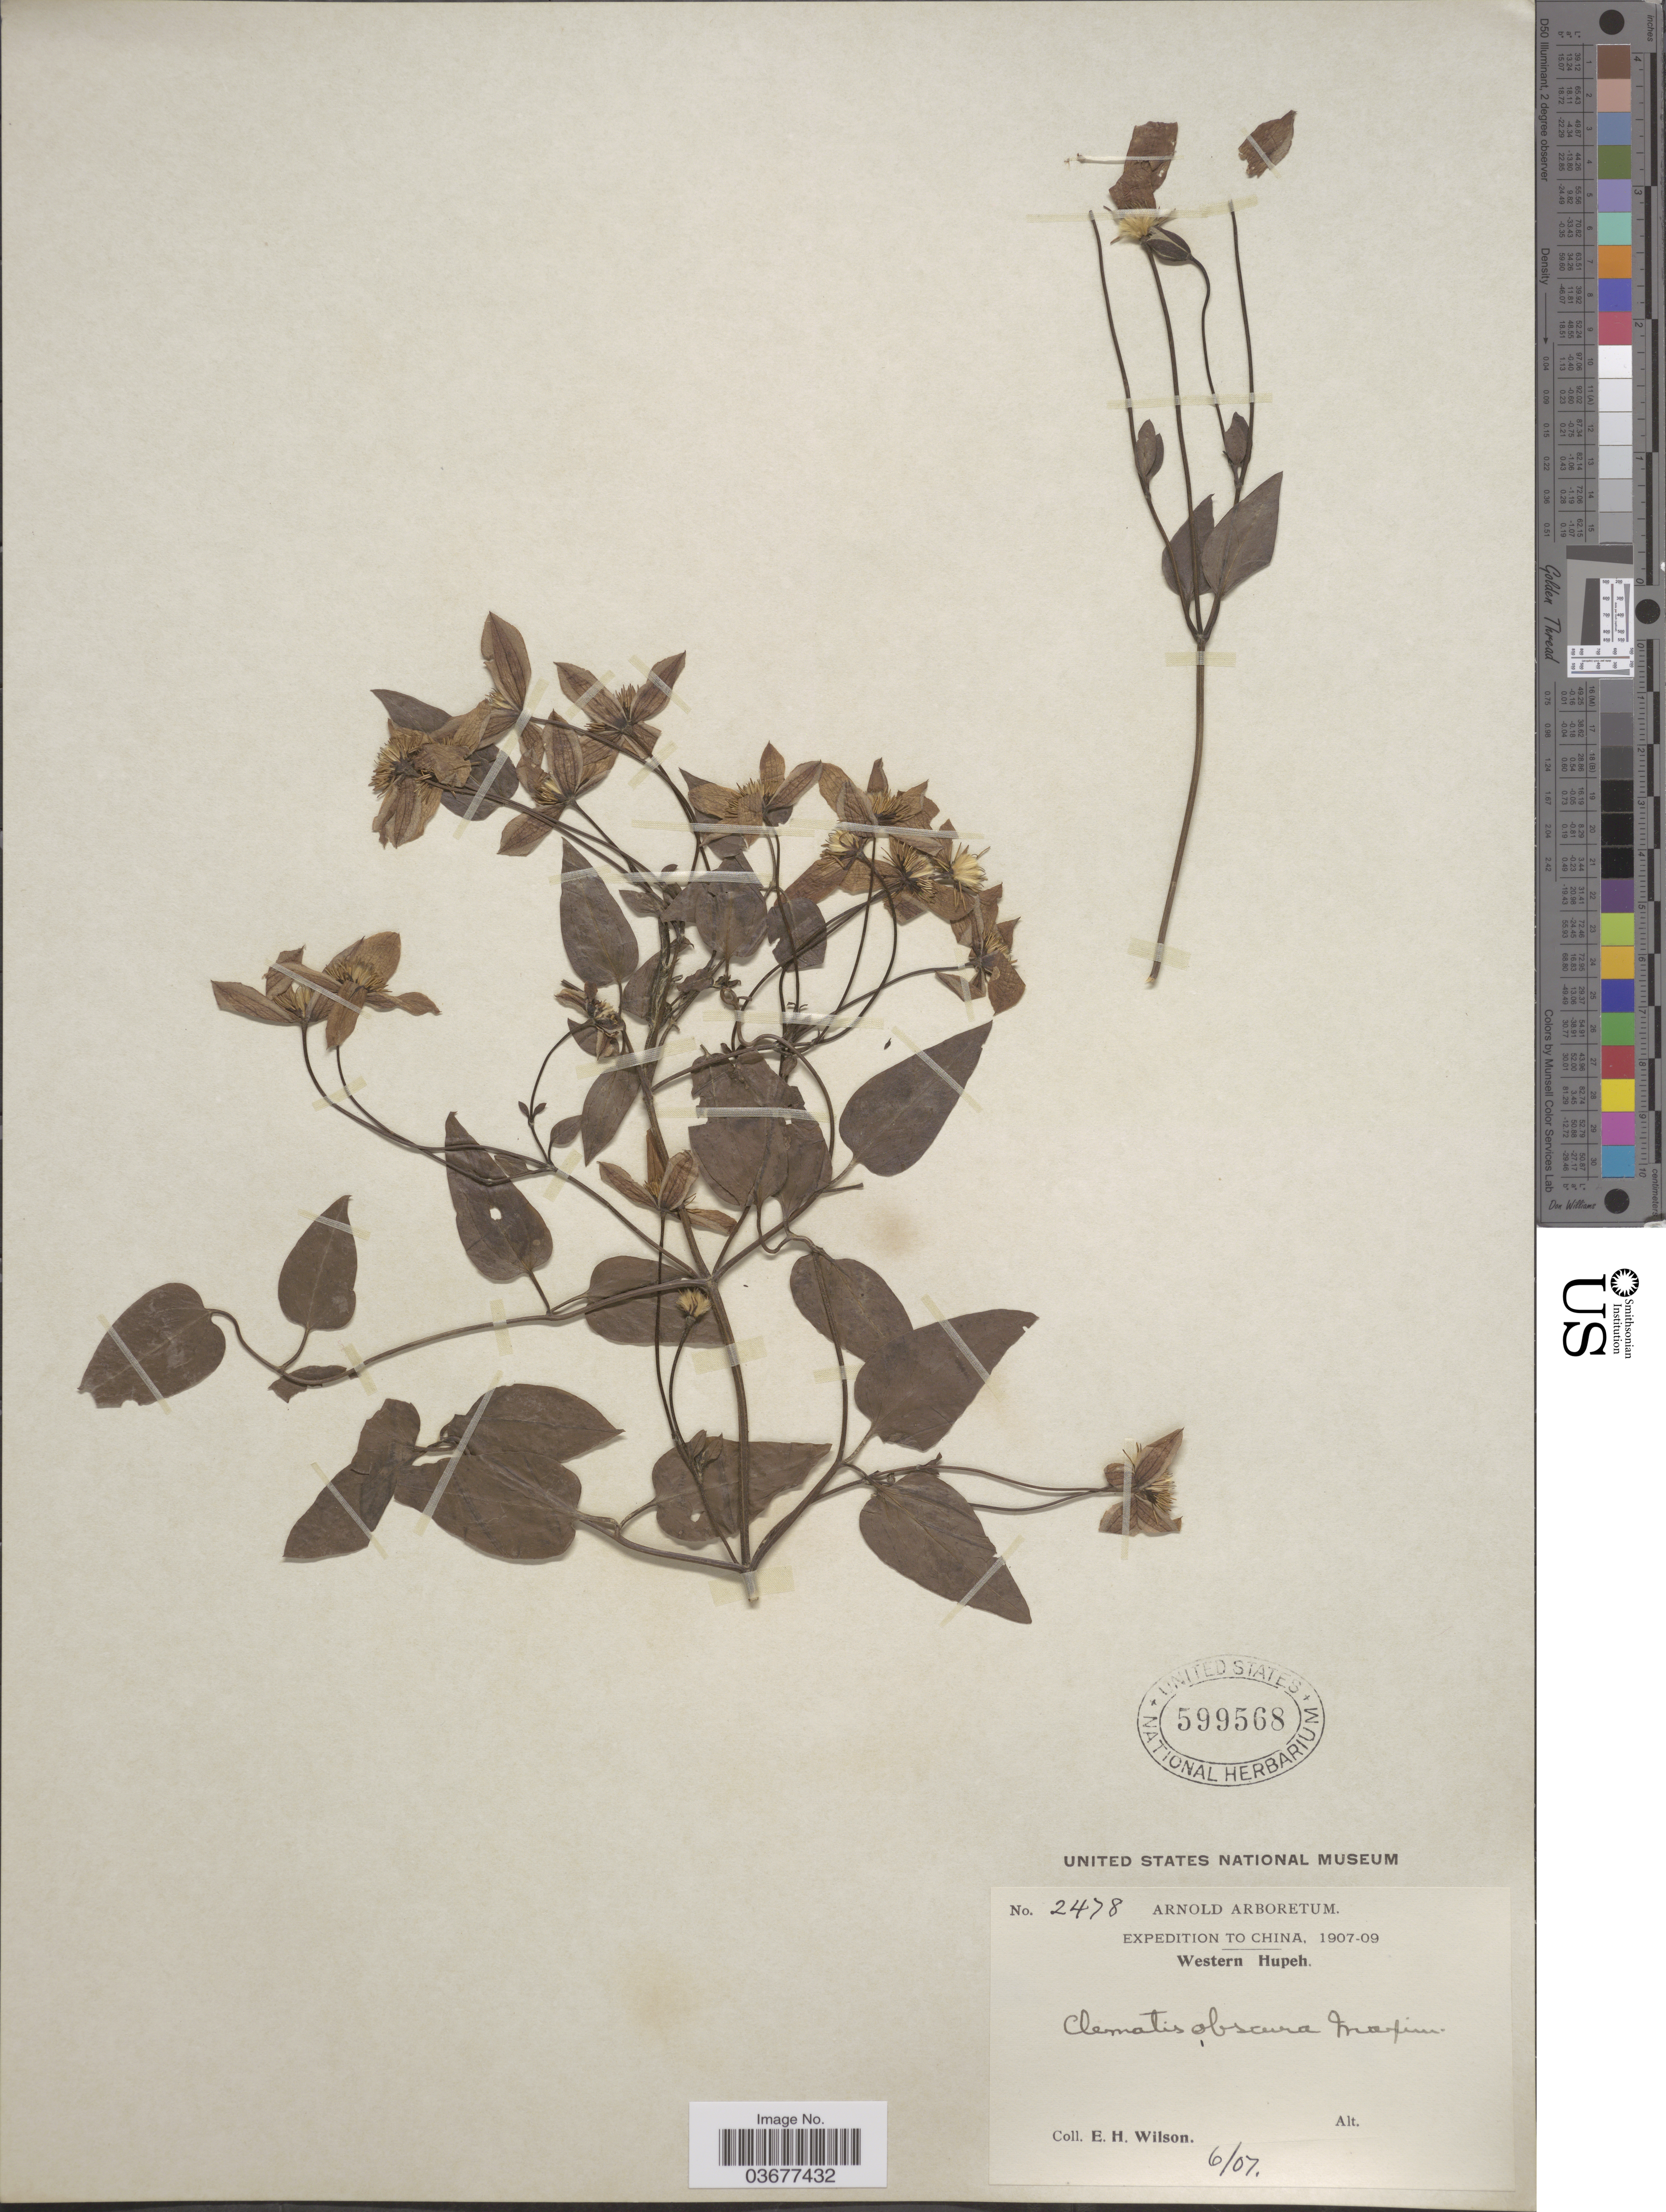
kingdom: Plantae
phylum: Tracheophyta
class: Magnoliopsida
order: Ranunculales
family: Ranunculaceae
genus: Clematis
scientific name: Clematis obscura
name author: Maxim.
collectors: E. Wilson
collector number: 2478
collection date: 1907-06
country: China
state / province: Hubei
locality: Western Hupeh.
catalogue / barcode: US 599568